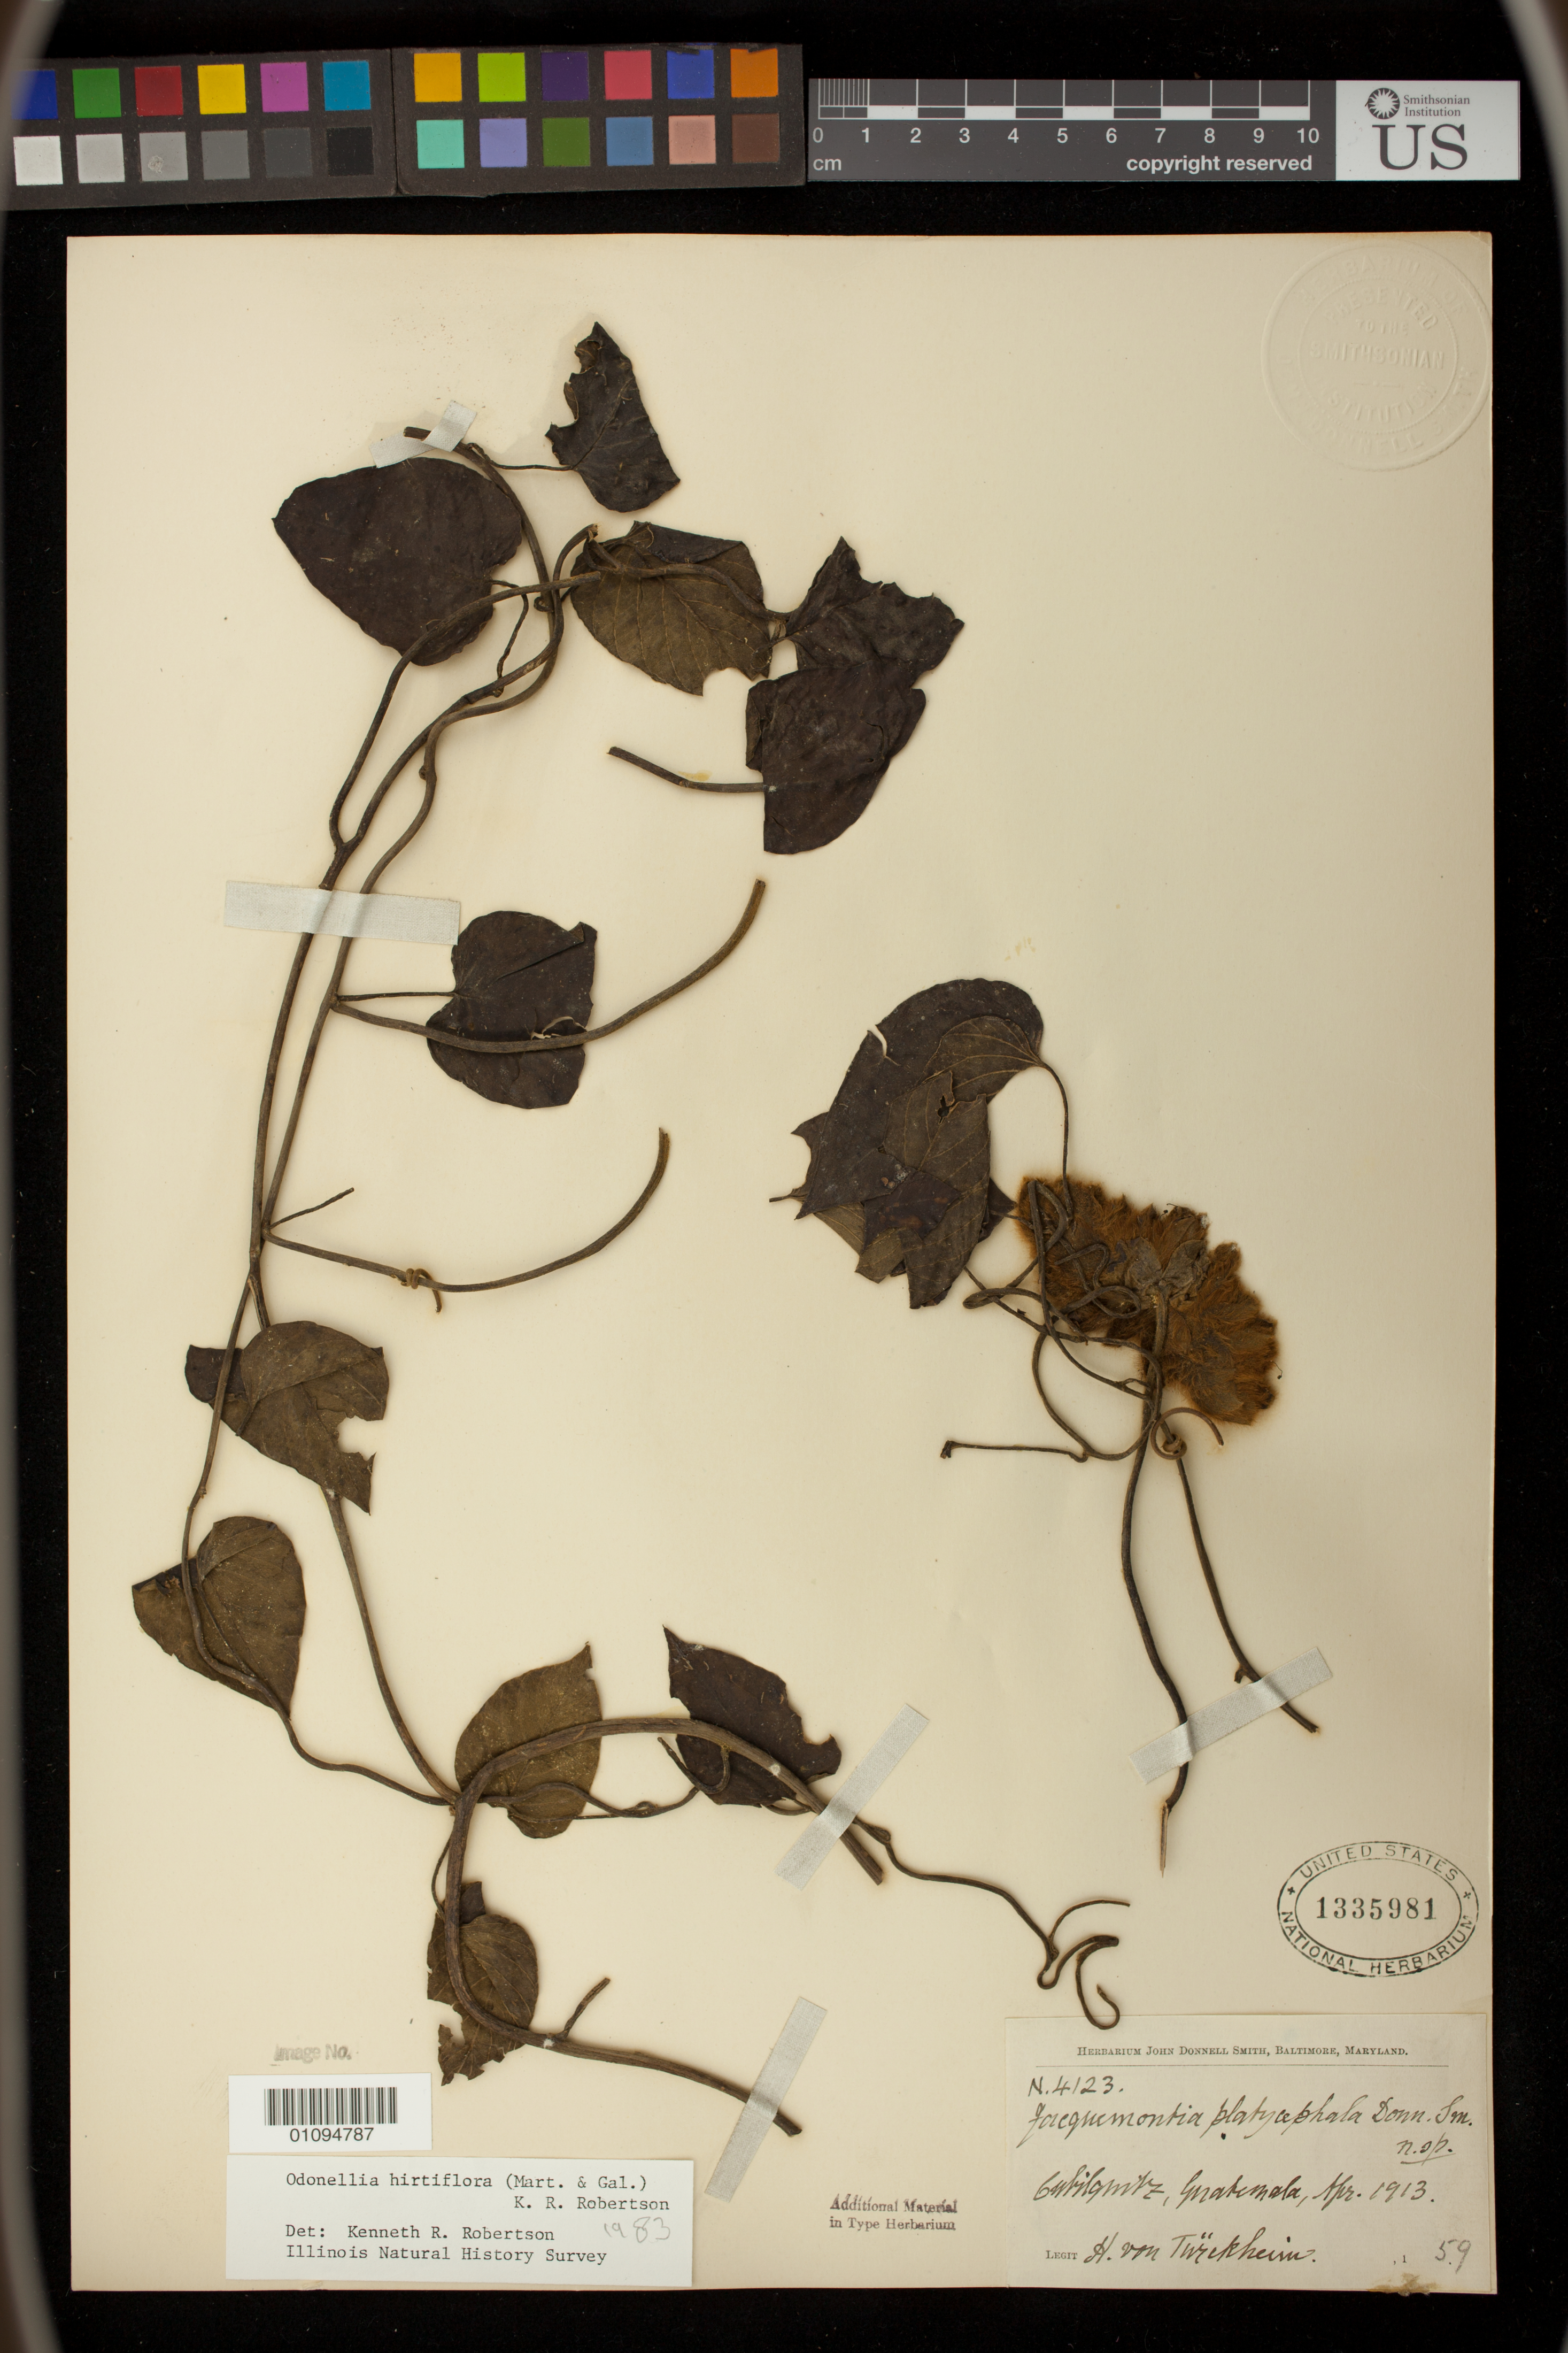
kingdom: Plantae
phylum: Tracheophyta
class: Magnoliopsida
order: Solanales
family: Convolvulaceae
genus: Jacquemontia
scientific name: Jacquemontia platycephala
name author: Donn. Sm.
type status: Type Collection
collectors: H. von Türckheim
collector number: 4123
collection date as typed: Apr 1913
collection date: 1913-04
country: Guatemala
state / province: Alta Verapaz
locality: Cubilquitz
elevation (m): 4350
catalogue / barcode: US 1335981